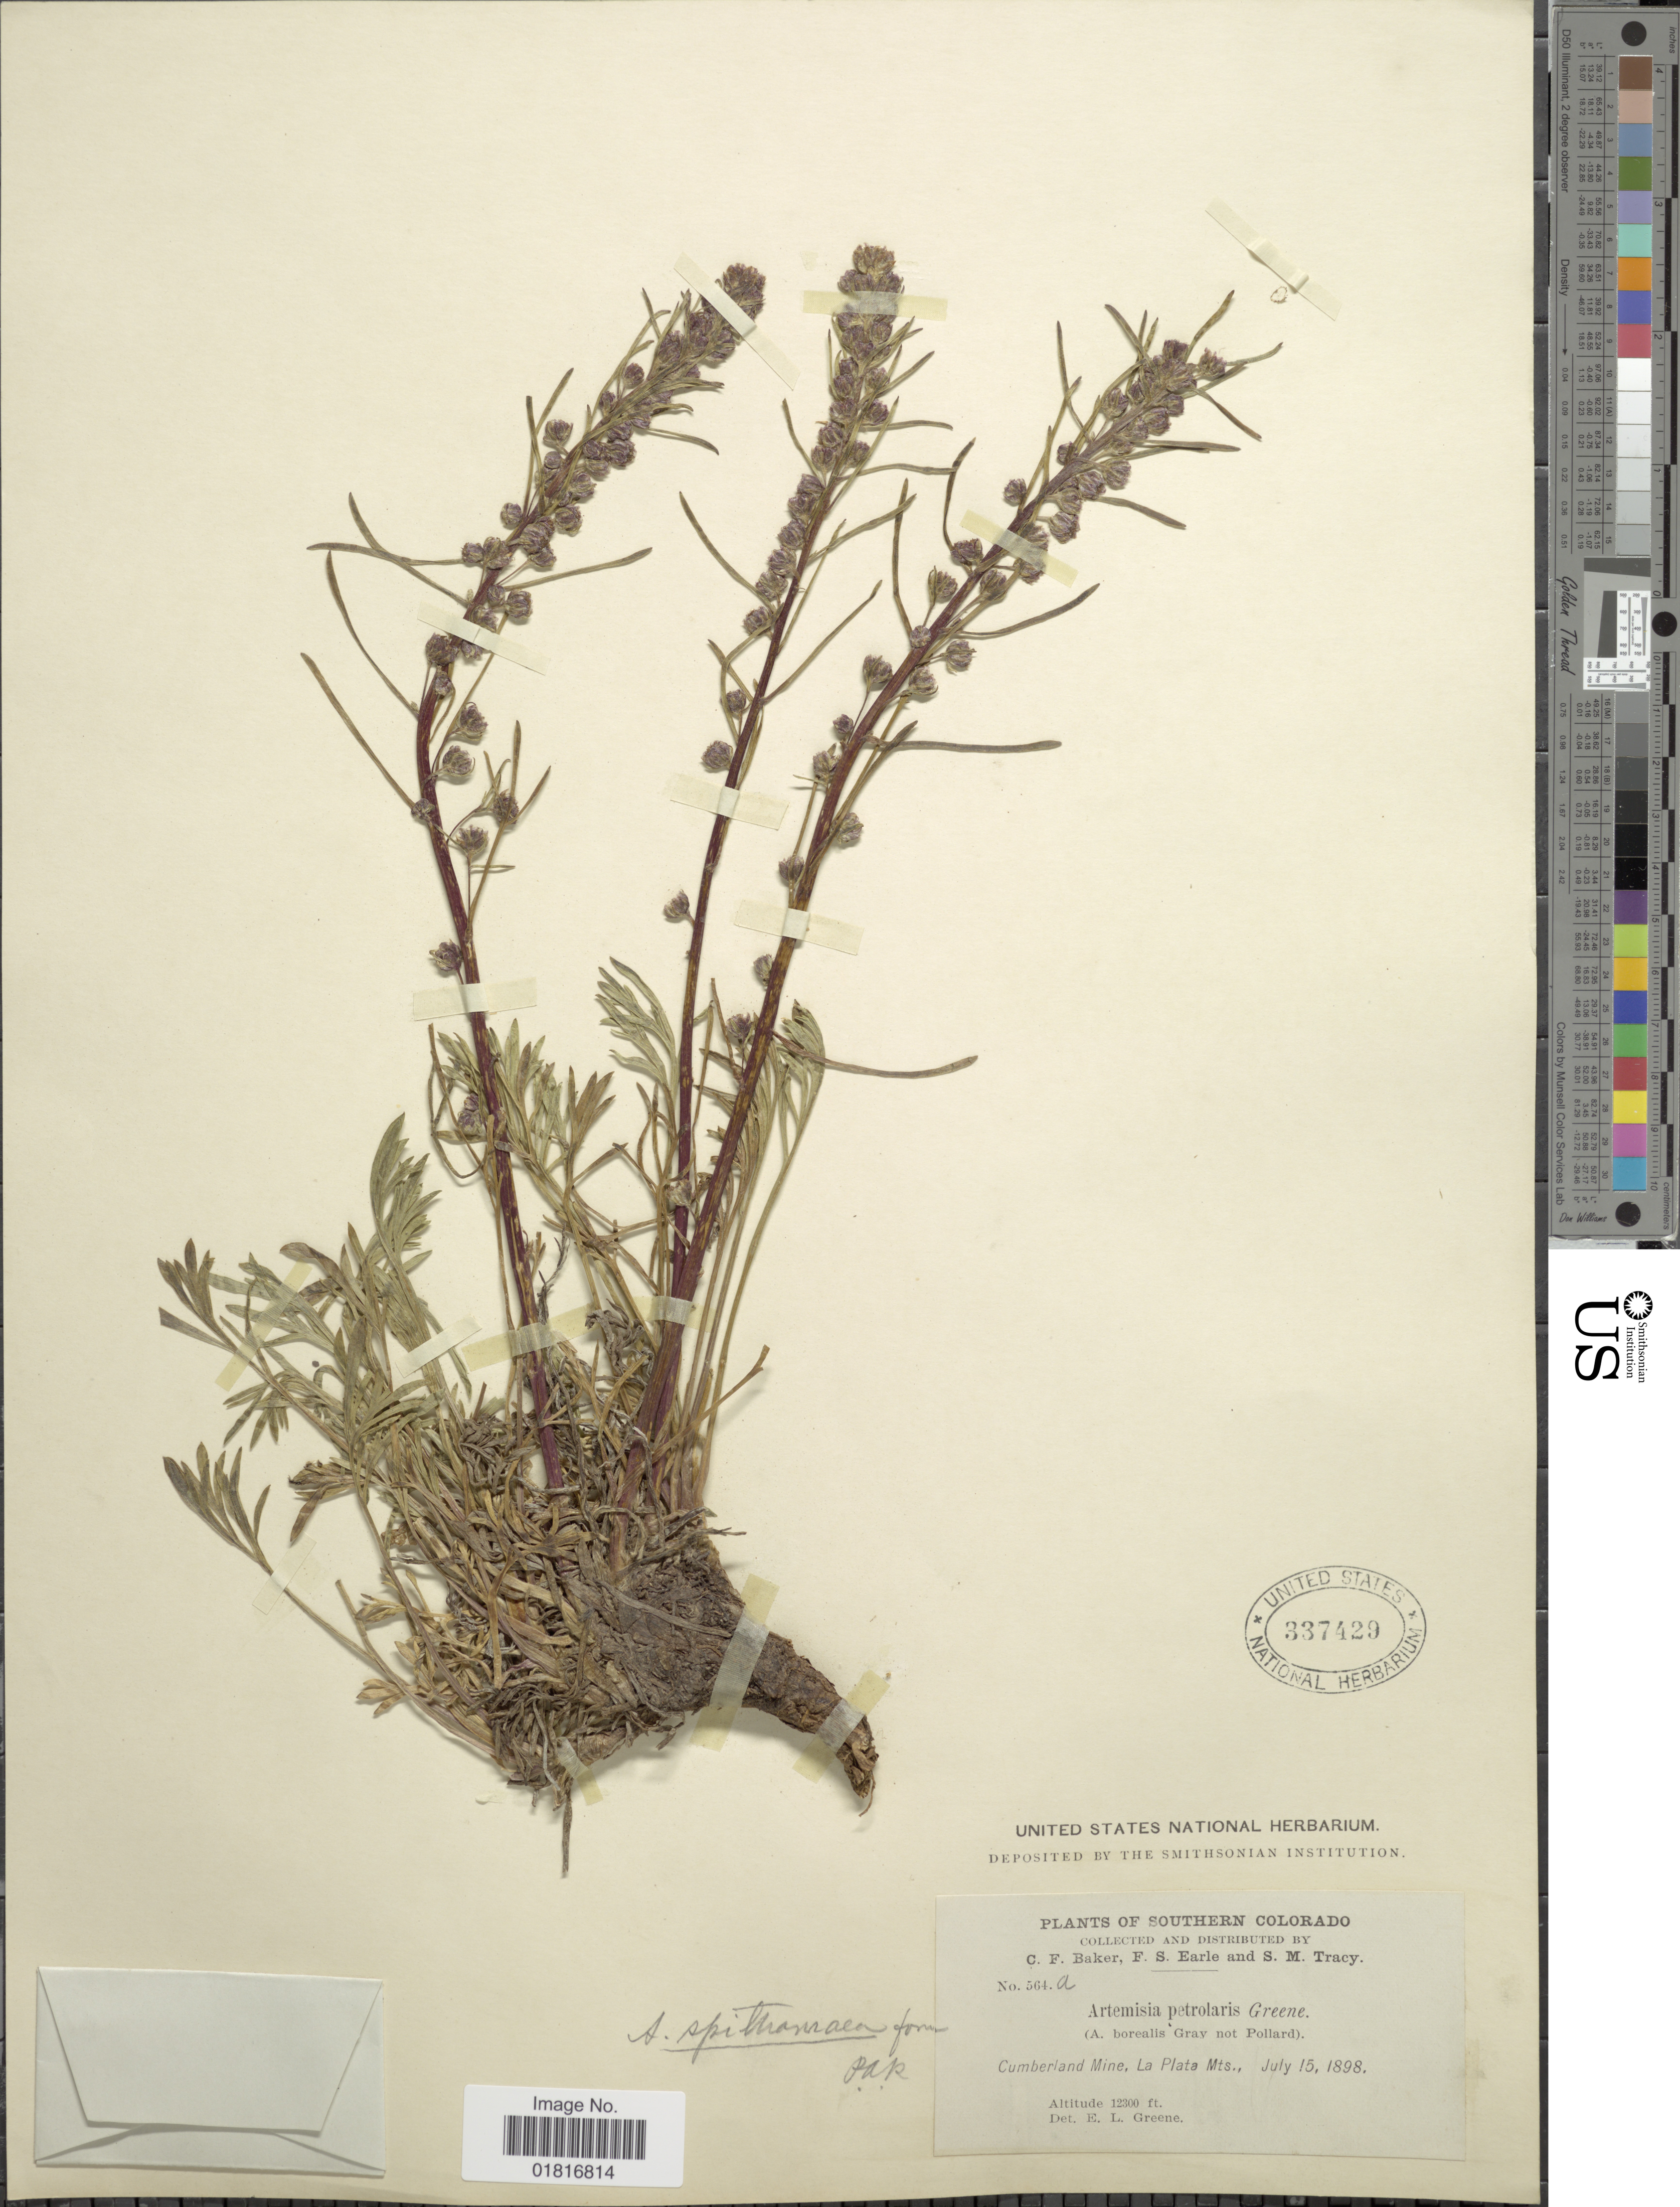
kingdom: Plantae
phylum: Tracheophyta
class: Magnoliopsida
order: Asterales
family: Asteraceae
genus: Artemisia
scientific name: Artemisia spithamaea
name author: Pursh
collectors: C. F. Baker, F. S. Earle & S. M. Tracy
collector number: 564a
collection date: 1898-07-15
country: United States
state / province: Colorado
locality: Cumberland Mine, La Plata Mts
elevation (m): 3749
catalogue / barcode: US 337429